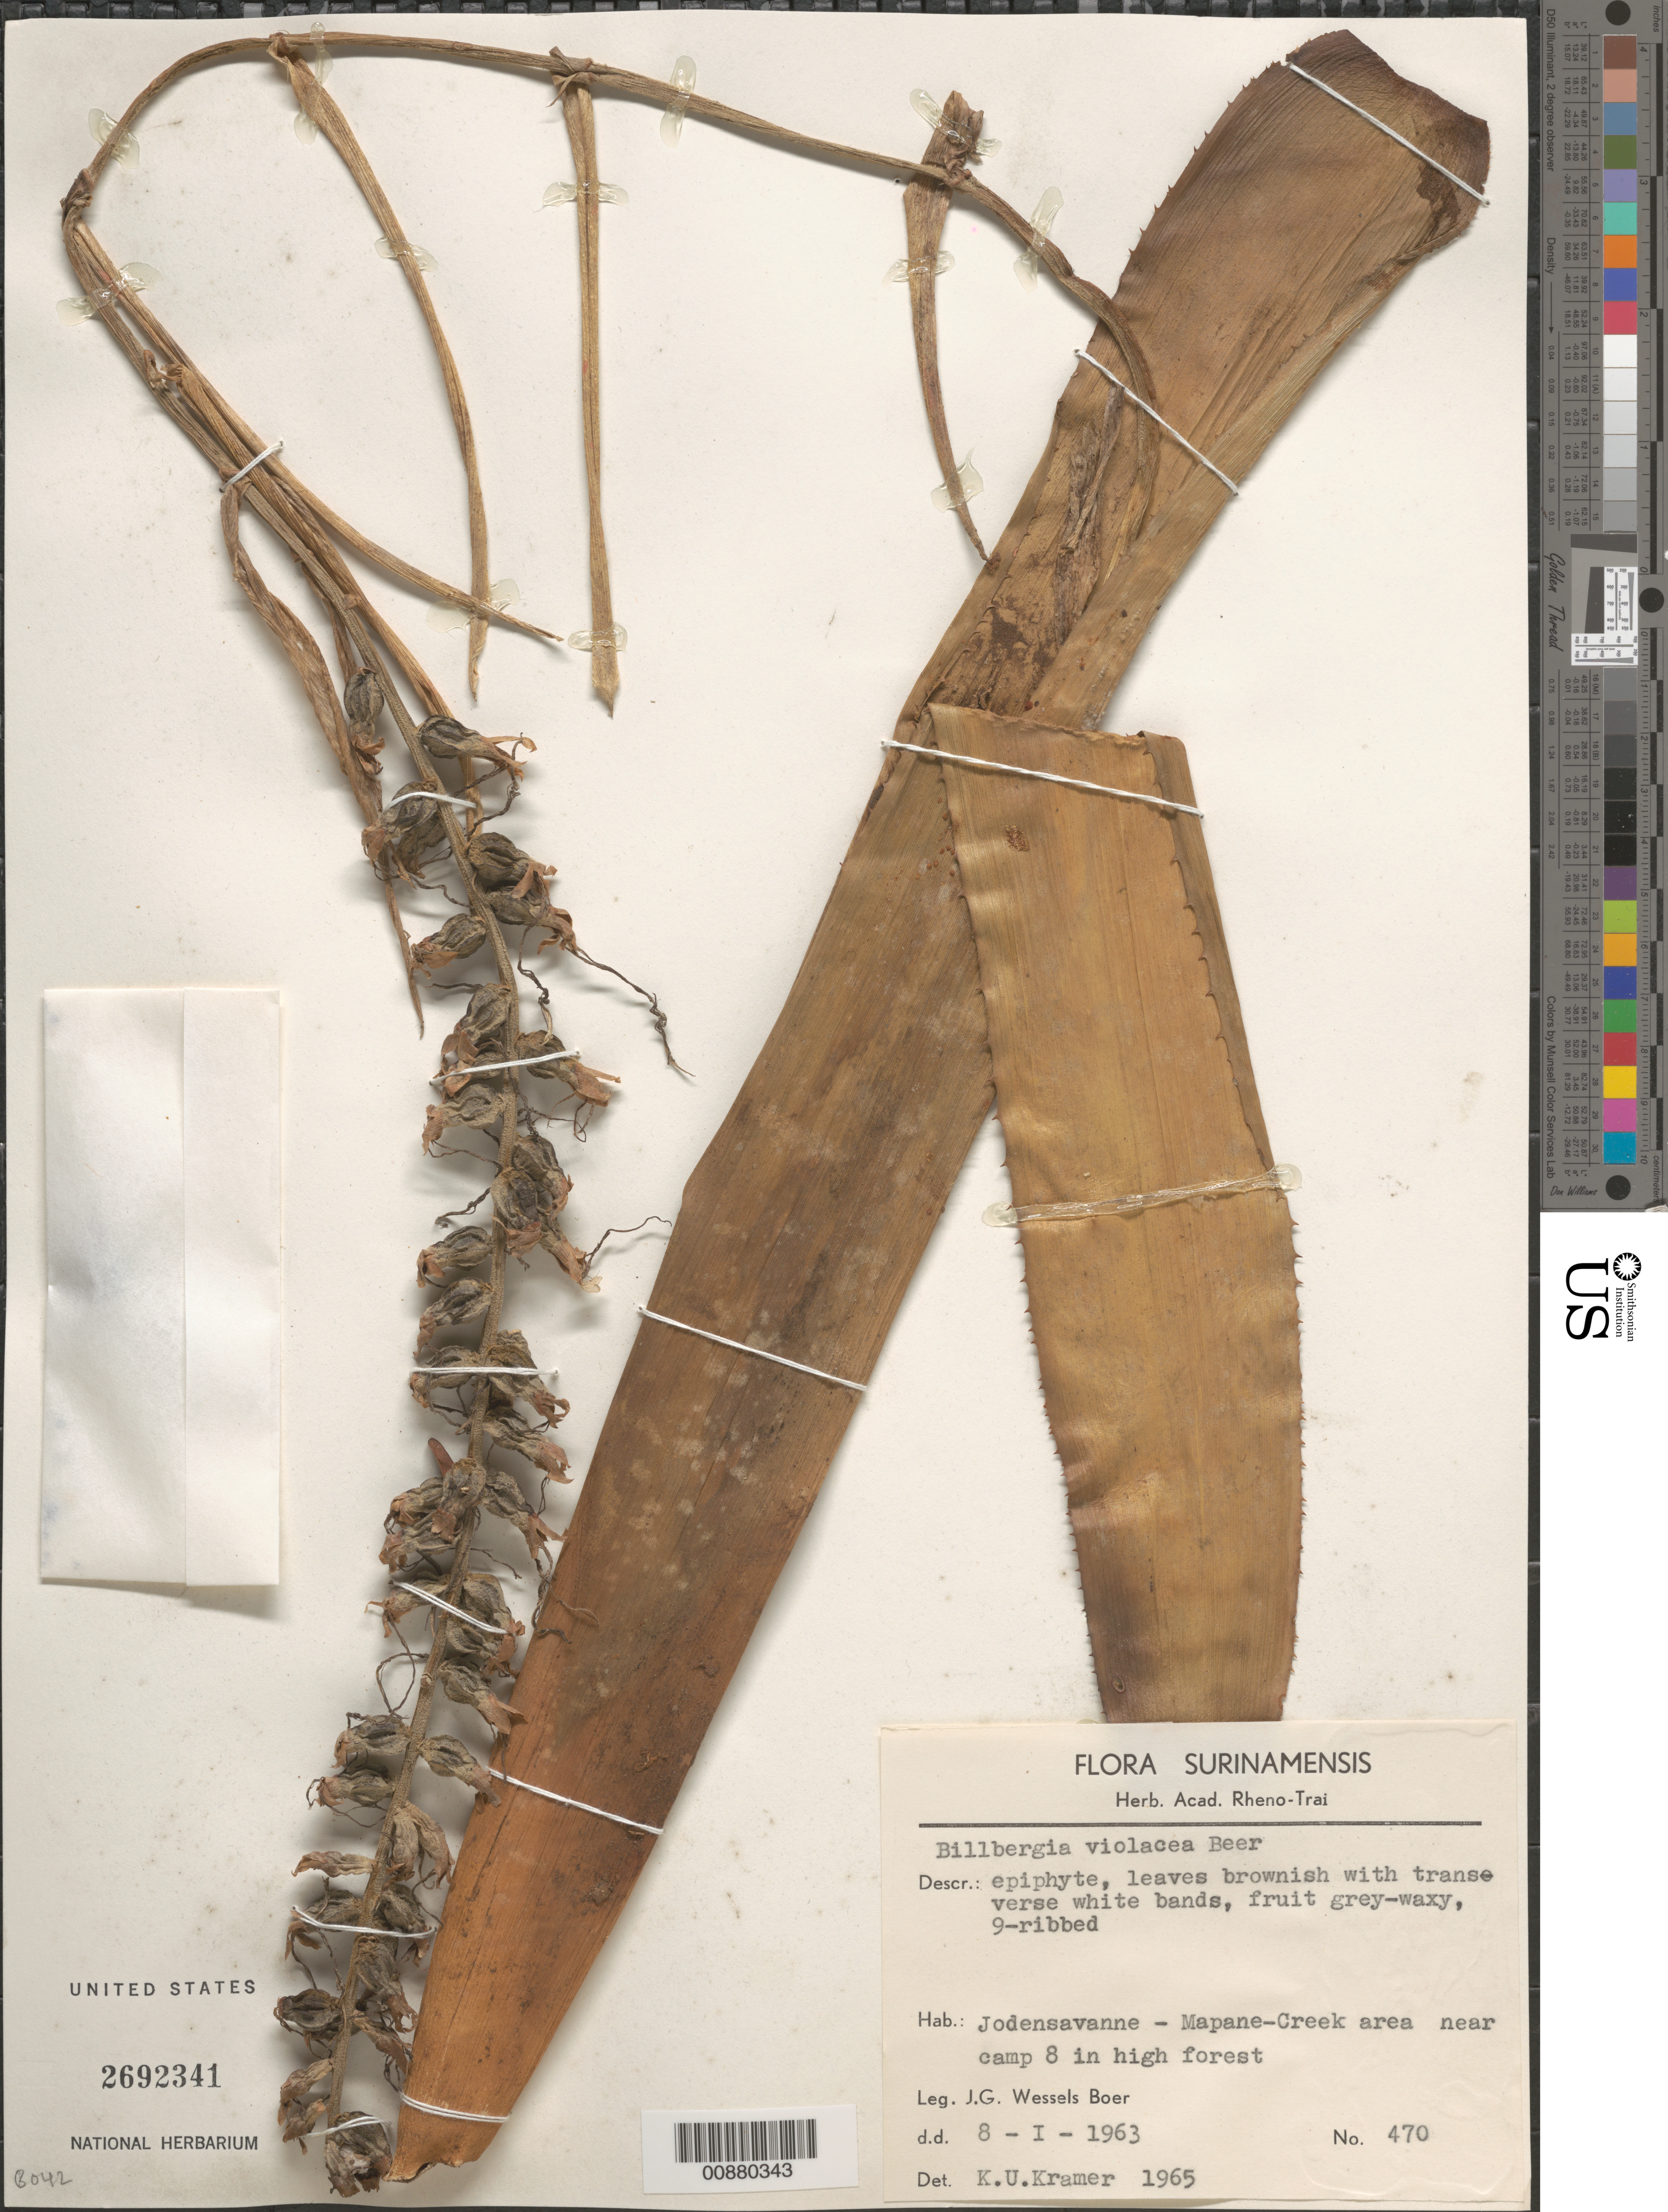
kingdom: Plantae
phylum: Tracheophyta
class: Liliopsida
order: Poales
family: Bromeliaceae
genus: Billbergia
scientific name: Billbergia violacea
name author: Beer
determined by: Kramer, K. U.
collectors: J. G. Wessels Boer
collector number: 470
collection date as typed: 8-Jan-63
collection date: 1963-01-08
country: Suriname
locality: Jodensavanne-Mapane kreek area, Kamp 8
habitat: High forest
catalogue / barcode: US 2692341